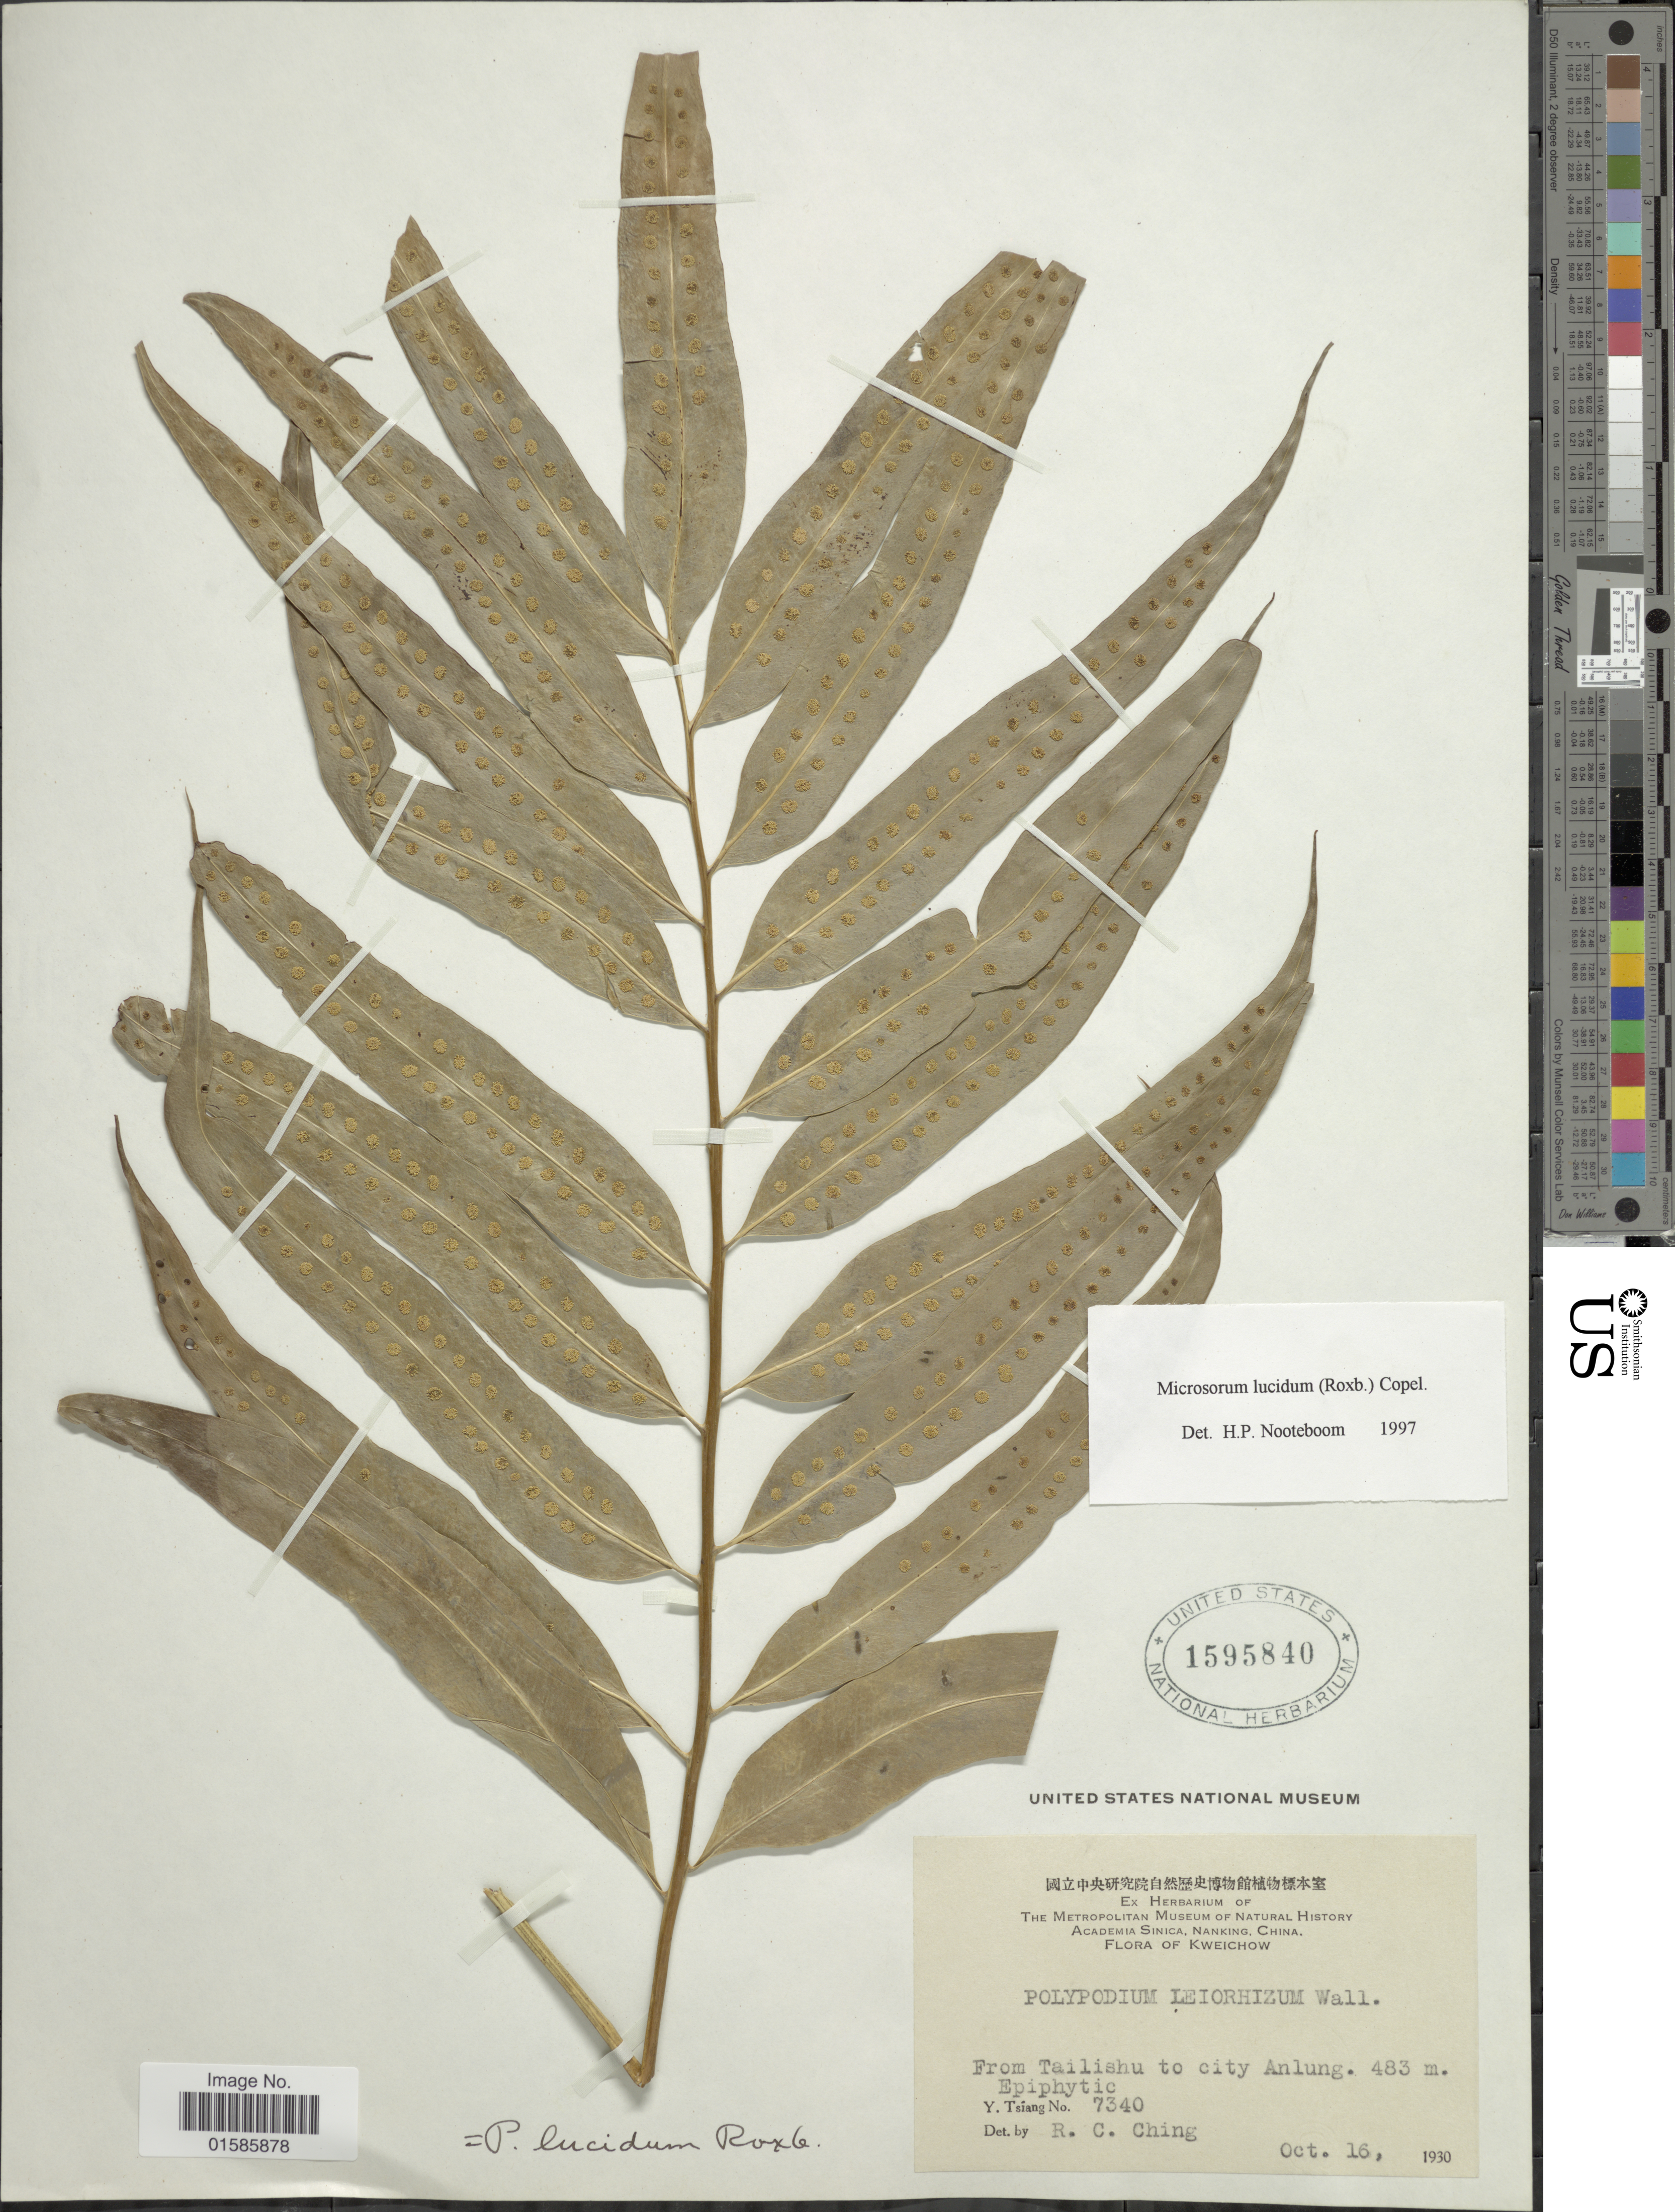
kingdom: Plantae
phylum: Tracheophyta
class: Polypodiopsida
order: Polypodiales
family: Polypodiaceae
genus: Microsorum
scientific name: Microsorum lucidum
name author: (Roxb. ex Griff.) Copel.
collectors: Y. Tsiang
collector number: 7340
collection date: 1930-10-16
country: China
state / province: Guizhou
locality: Kweichow, From Tailishu to city Anlung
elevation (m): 483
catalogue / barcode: US 1595840